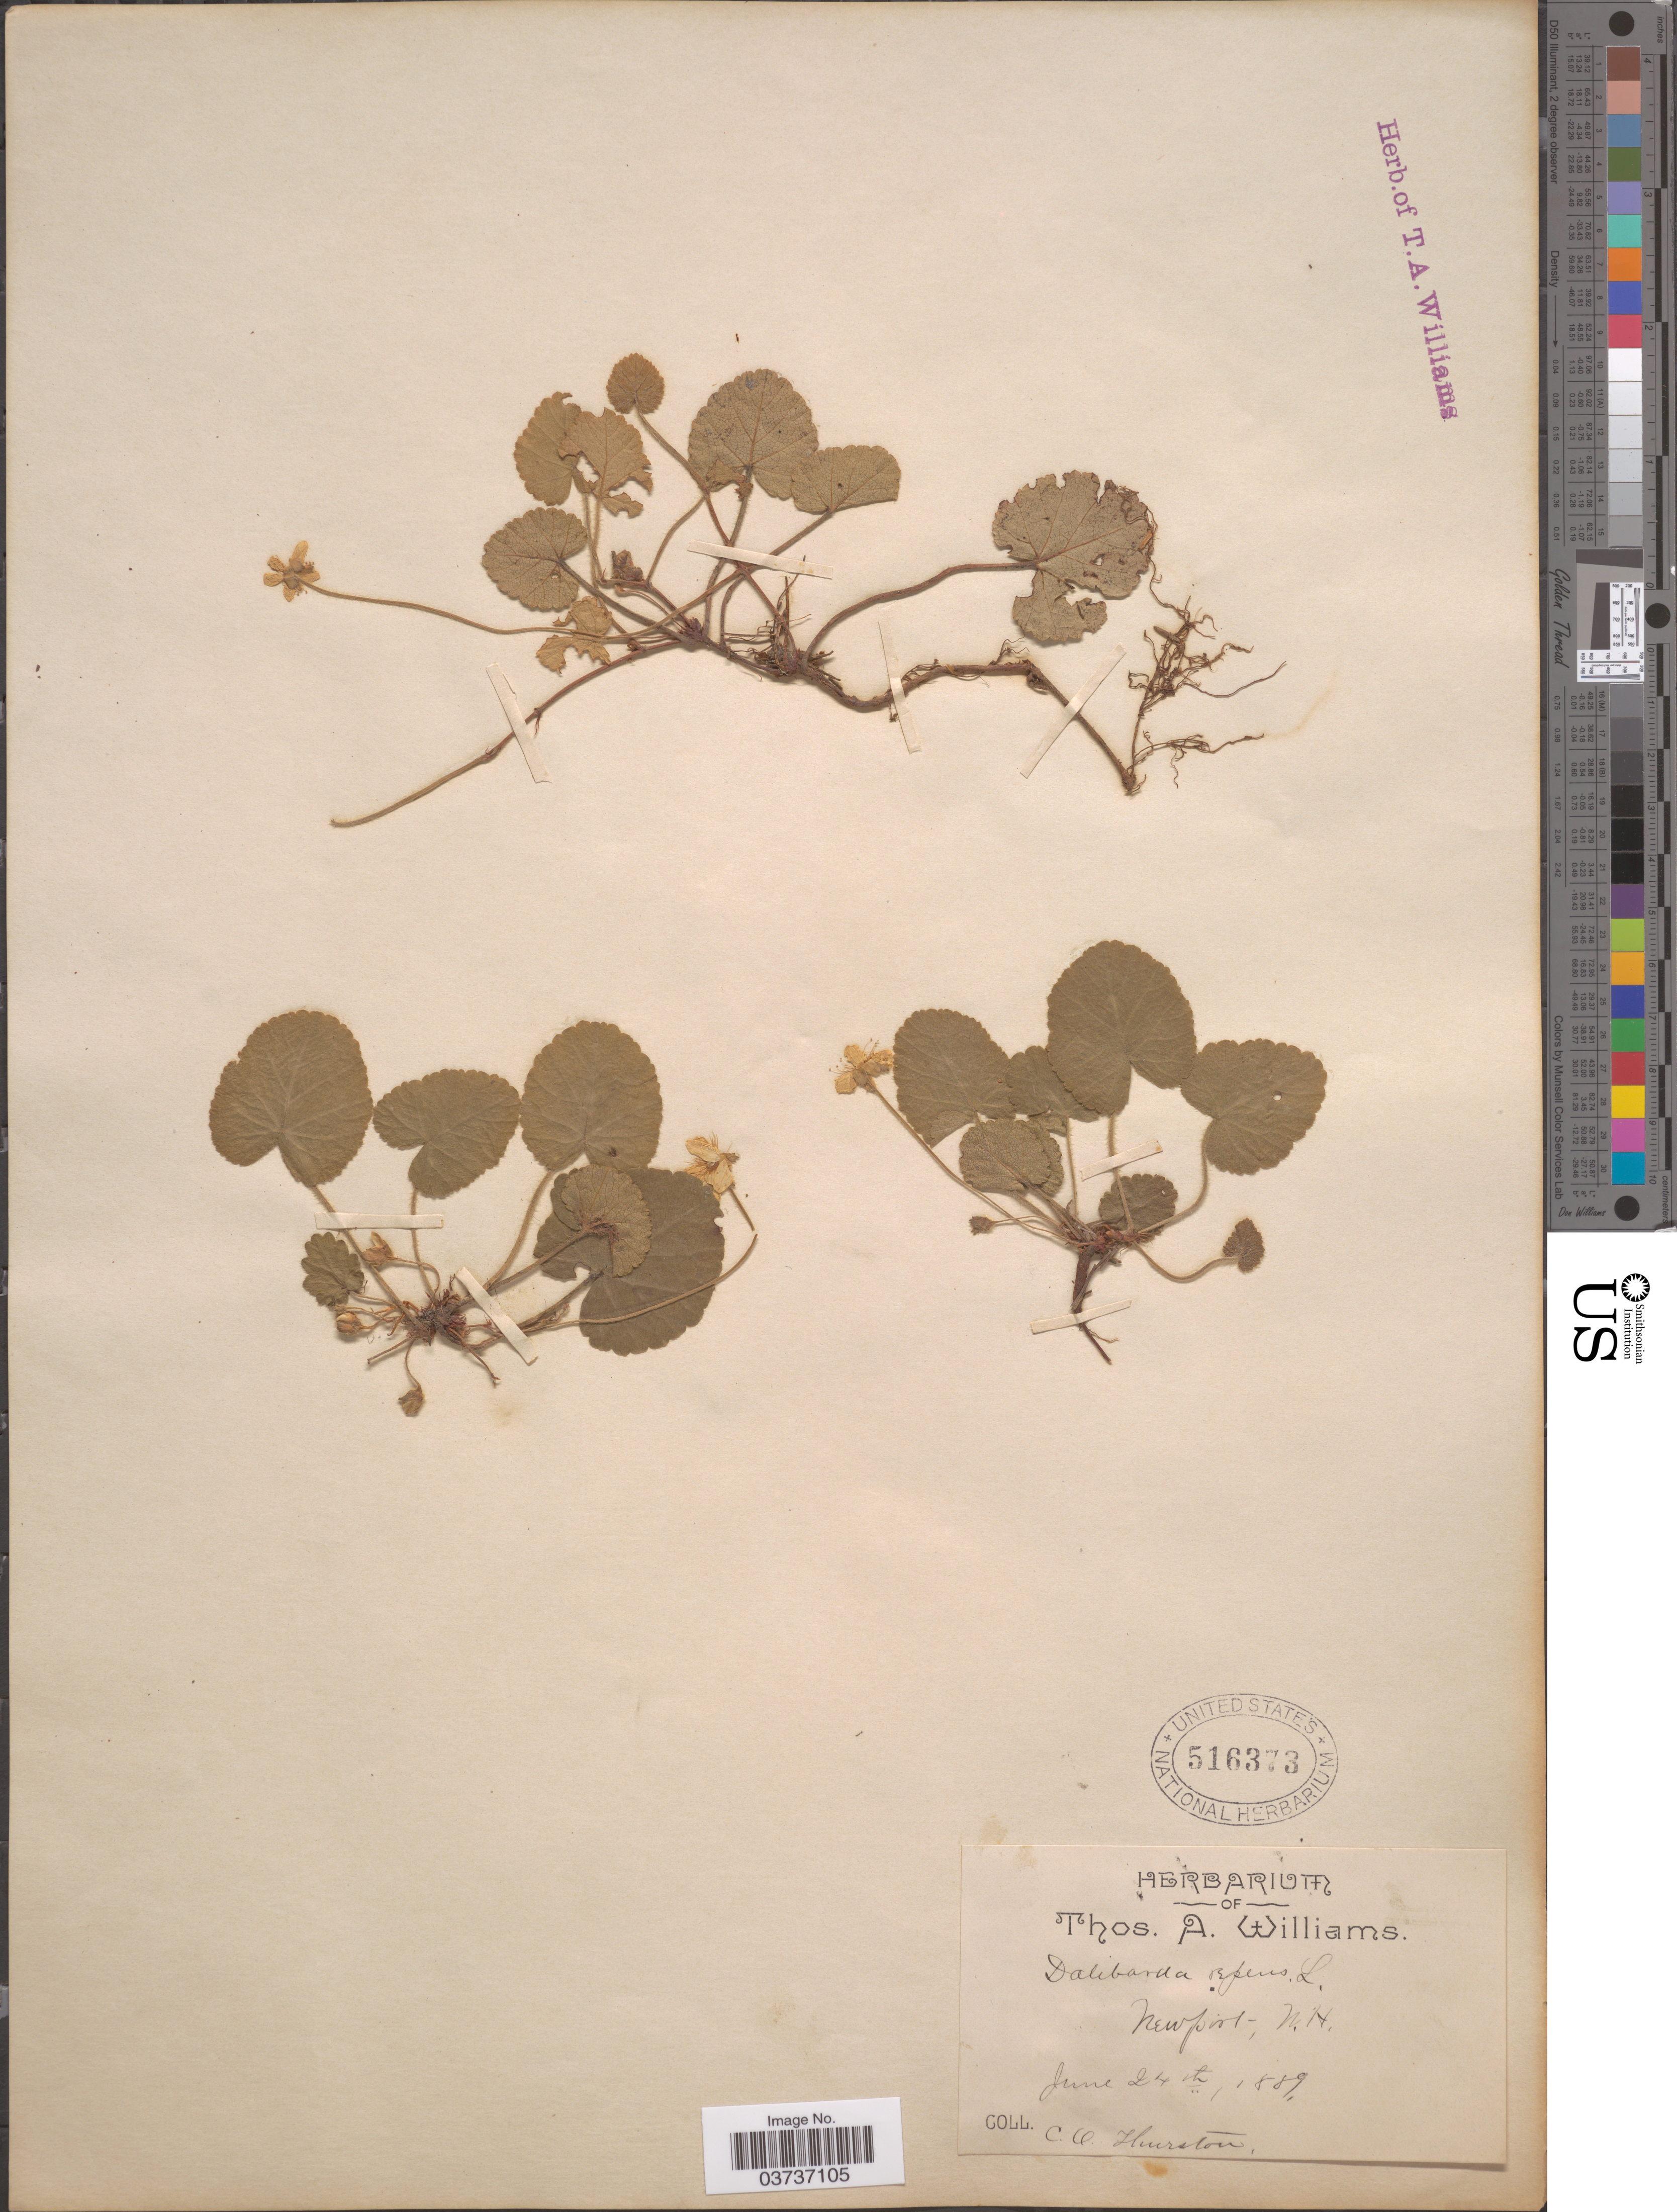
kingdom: Plantae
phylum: Tracheophyta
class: Magnoliopsida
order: Rosales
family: Rosaceae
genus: Dalibarda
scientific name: Dalibarda repens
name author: L.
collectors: C. Thurston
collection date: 1889-06-24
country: United States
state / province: New Hampshire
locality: Newport.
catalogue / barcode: US 516373